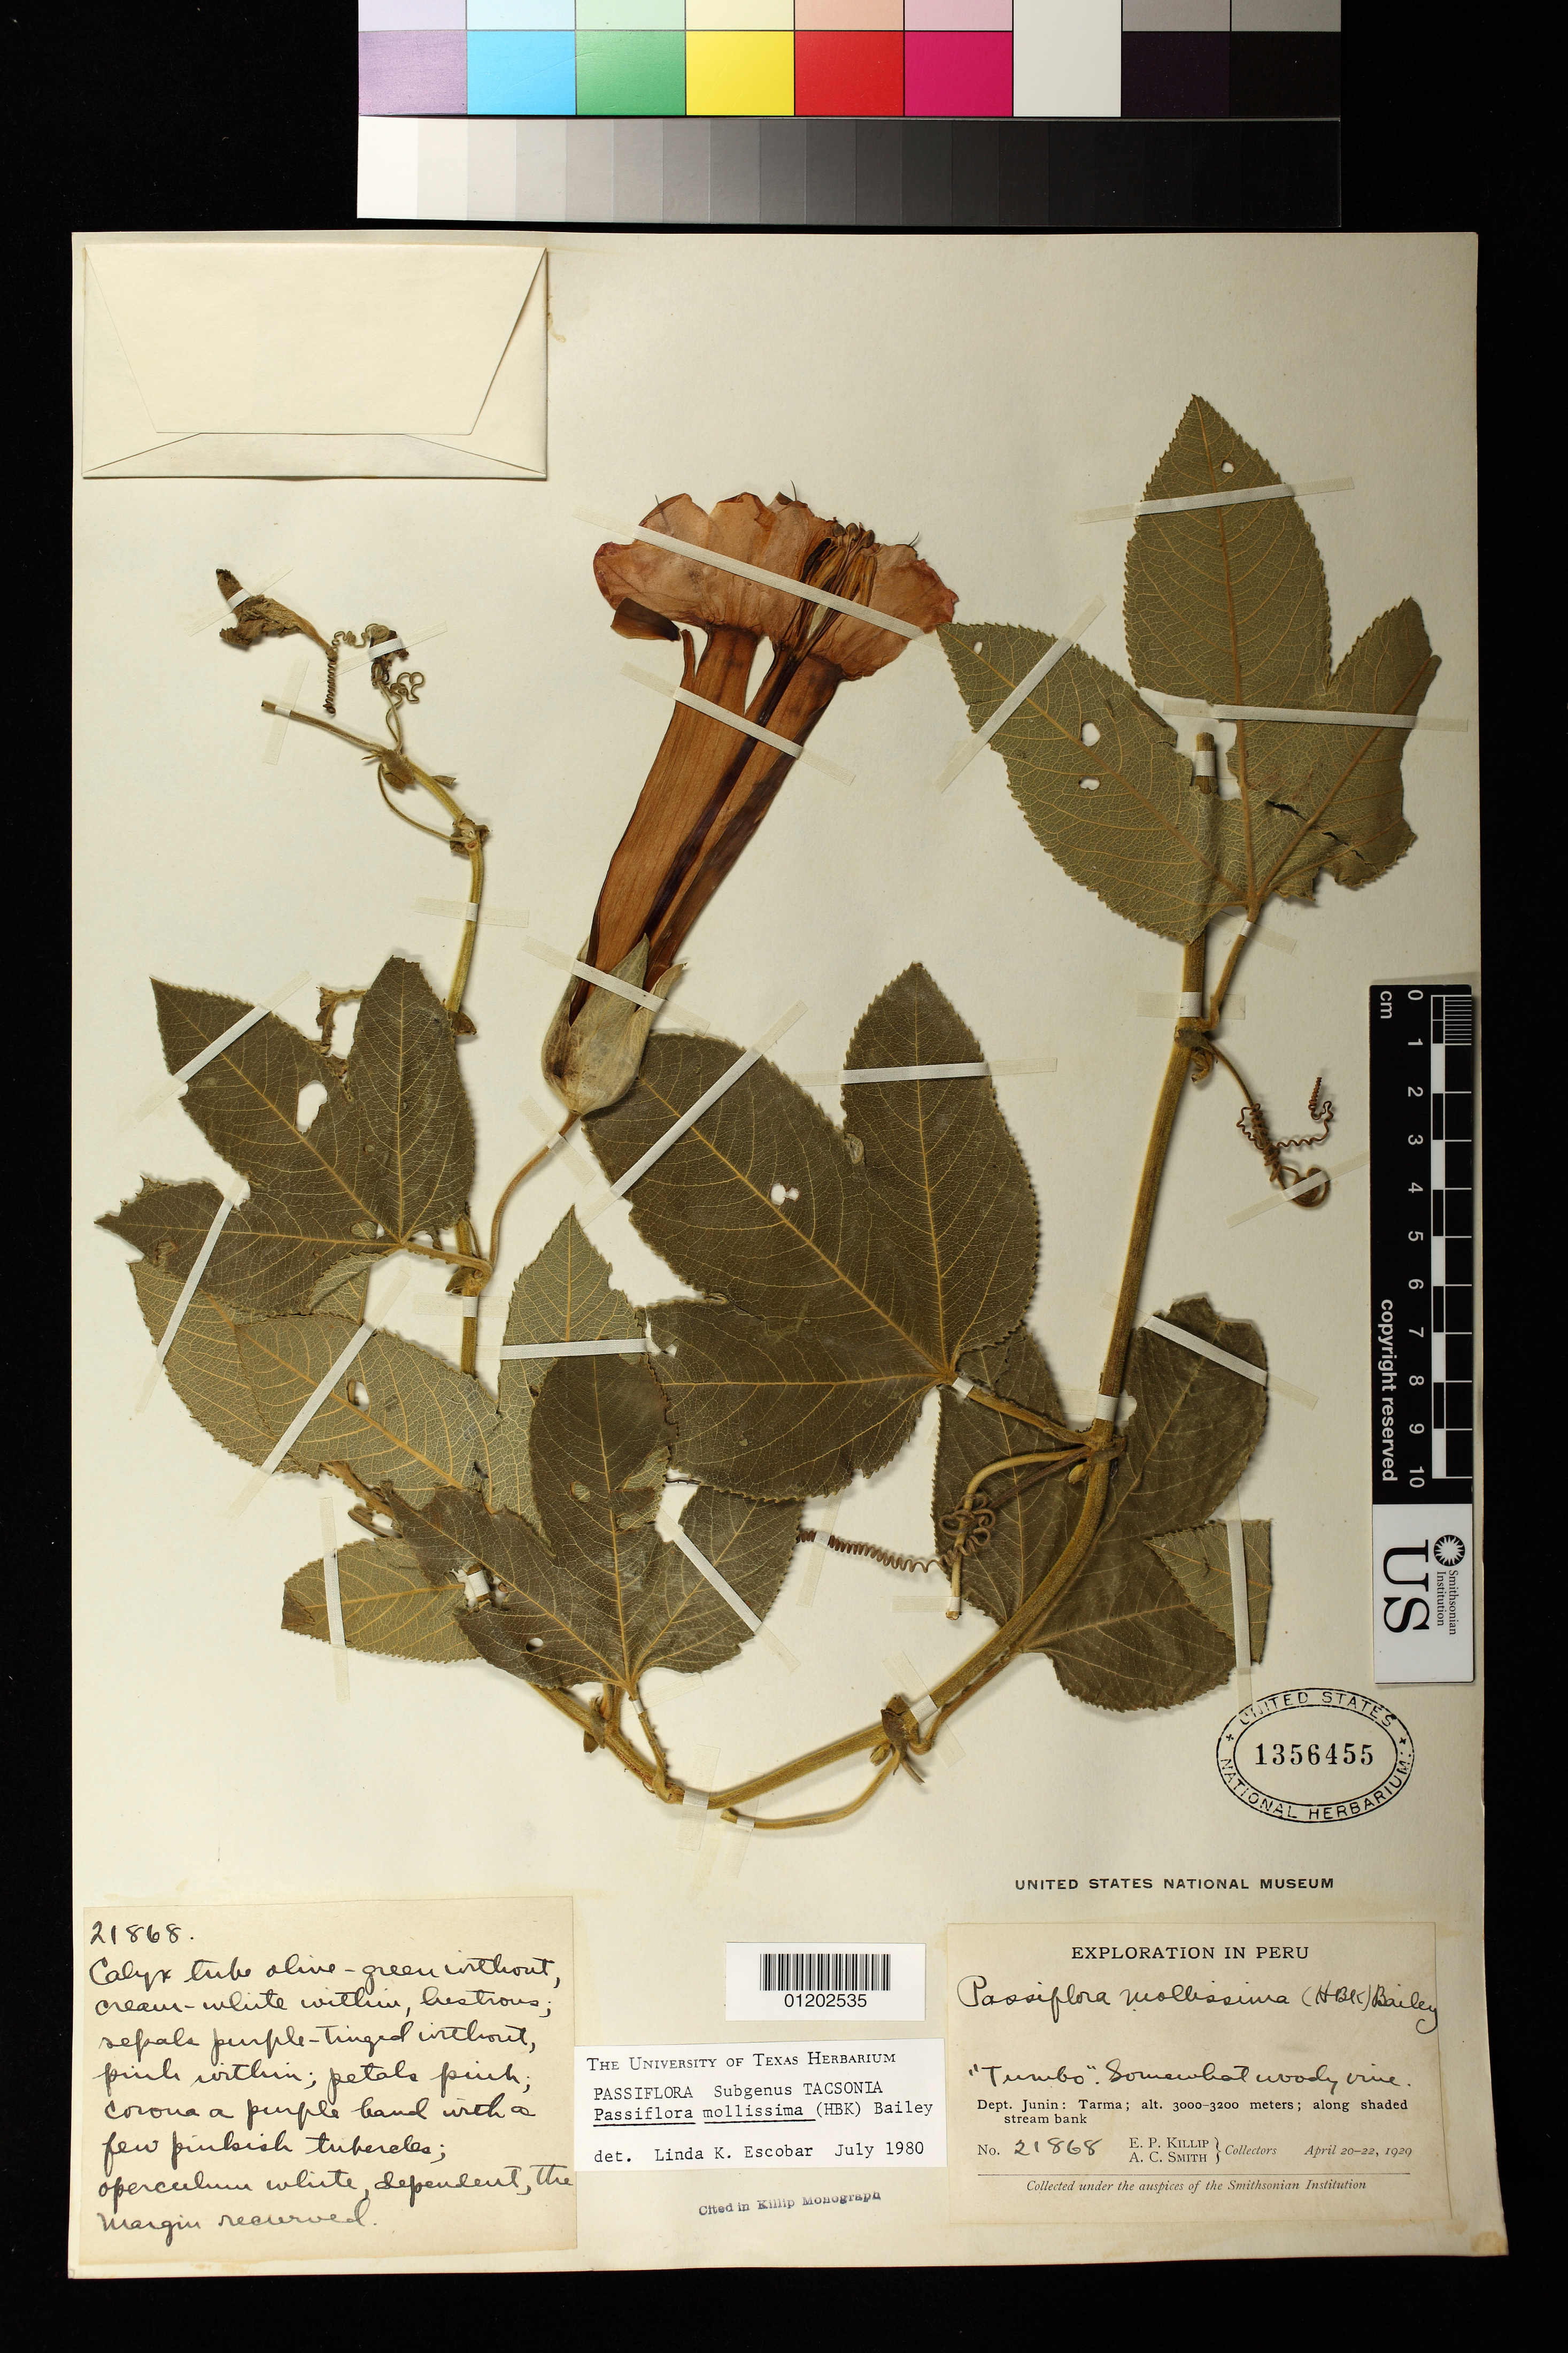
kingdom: Plantae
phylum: Tracheophyta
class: Magnoliopsida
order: Malpighiales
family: Passifloraceae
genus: Passiflora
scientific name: Passiflora mollissima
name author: (Kunth) L.H. Bailey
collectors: E. P. Killip & A. C. Smith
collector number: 21868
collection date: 1929-04-20/1929-04-22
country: Peru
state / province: Junín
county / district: Tarma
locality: along shaded stream bank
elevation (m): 3000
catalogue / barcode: US 1356455